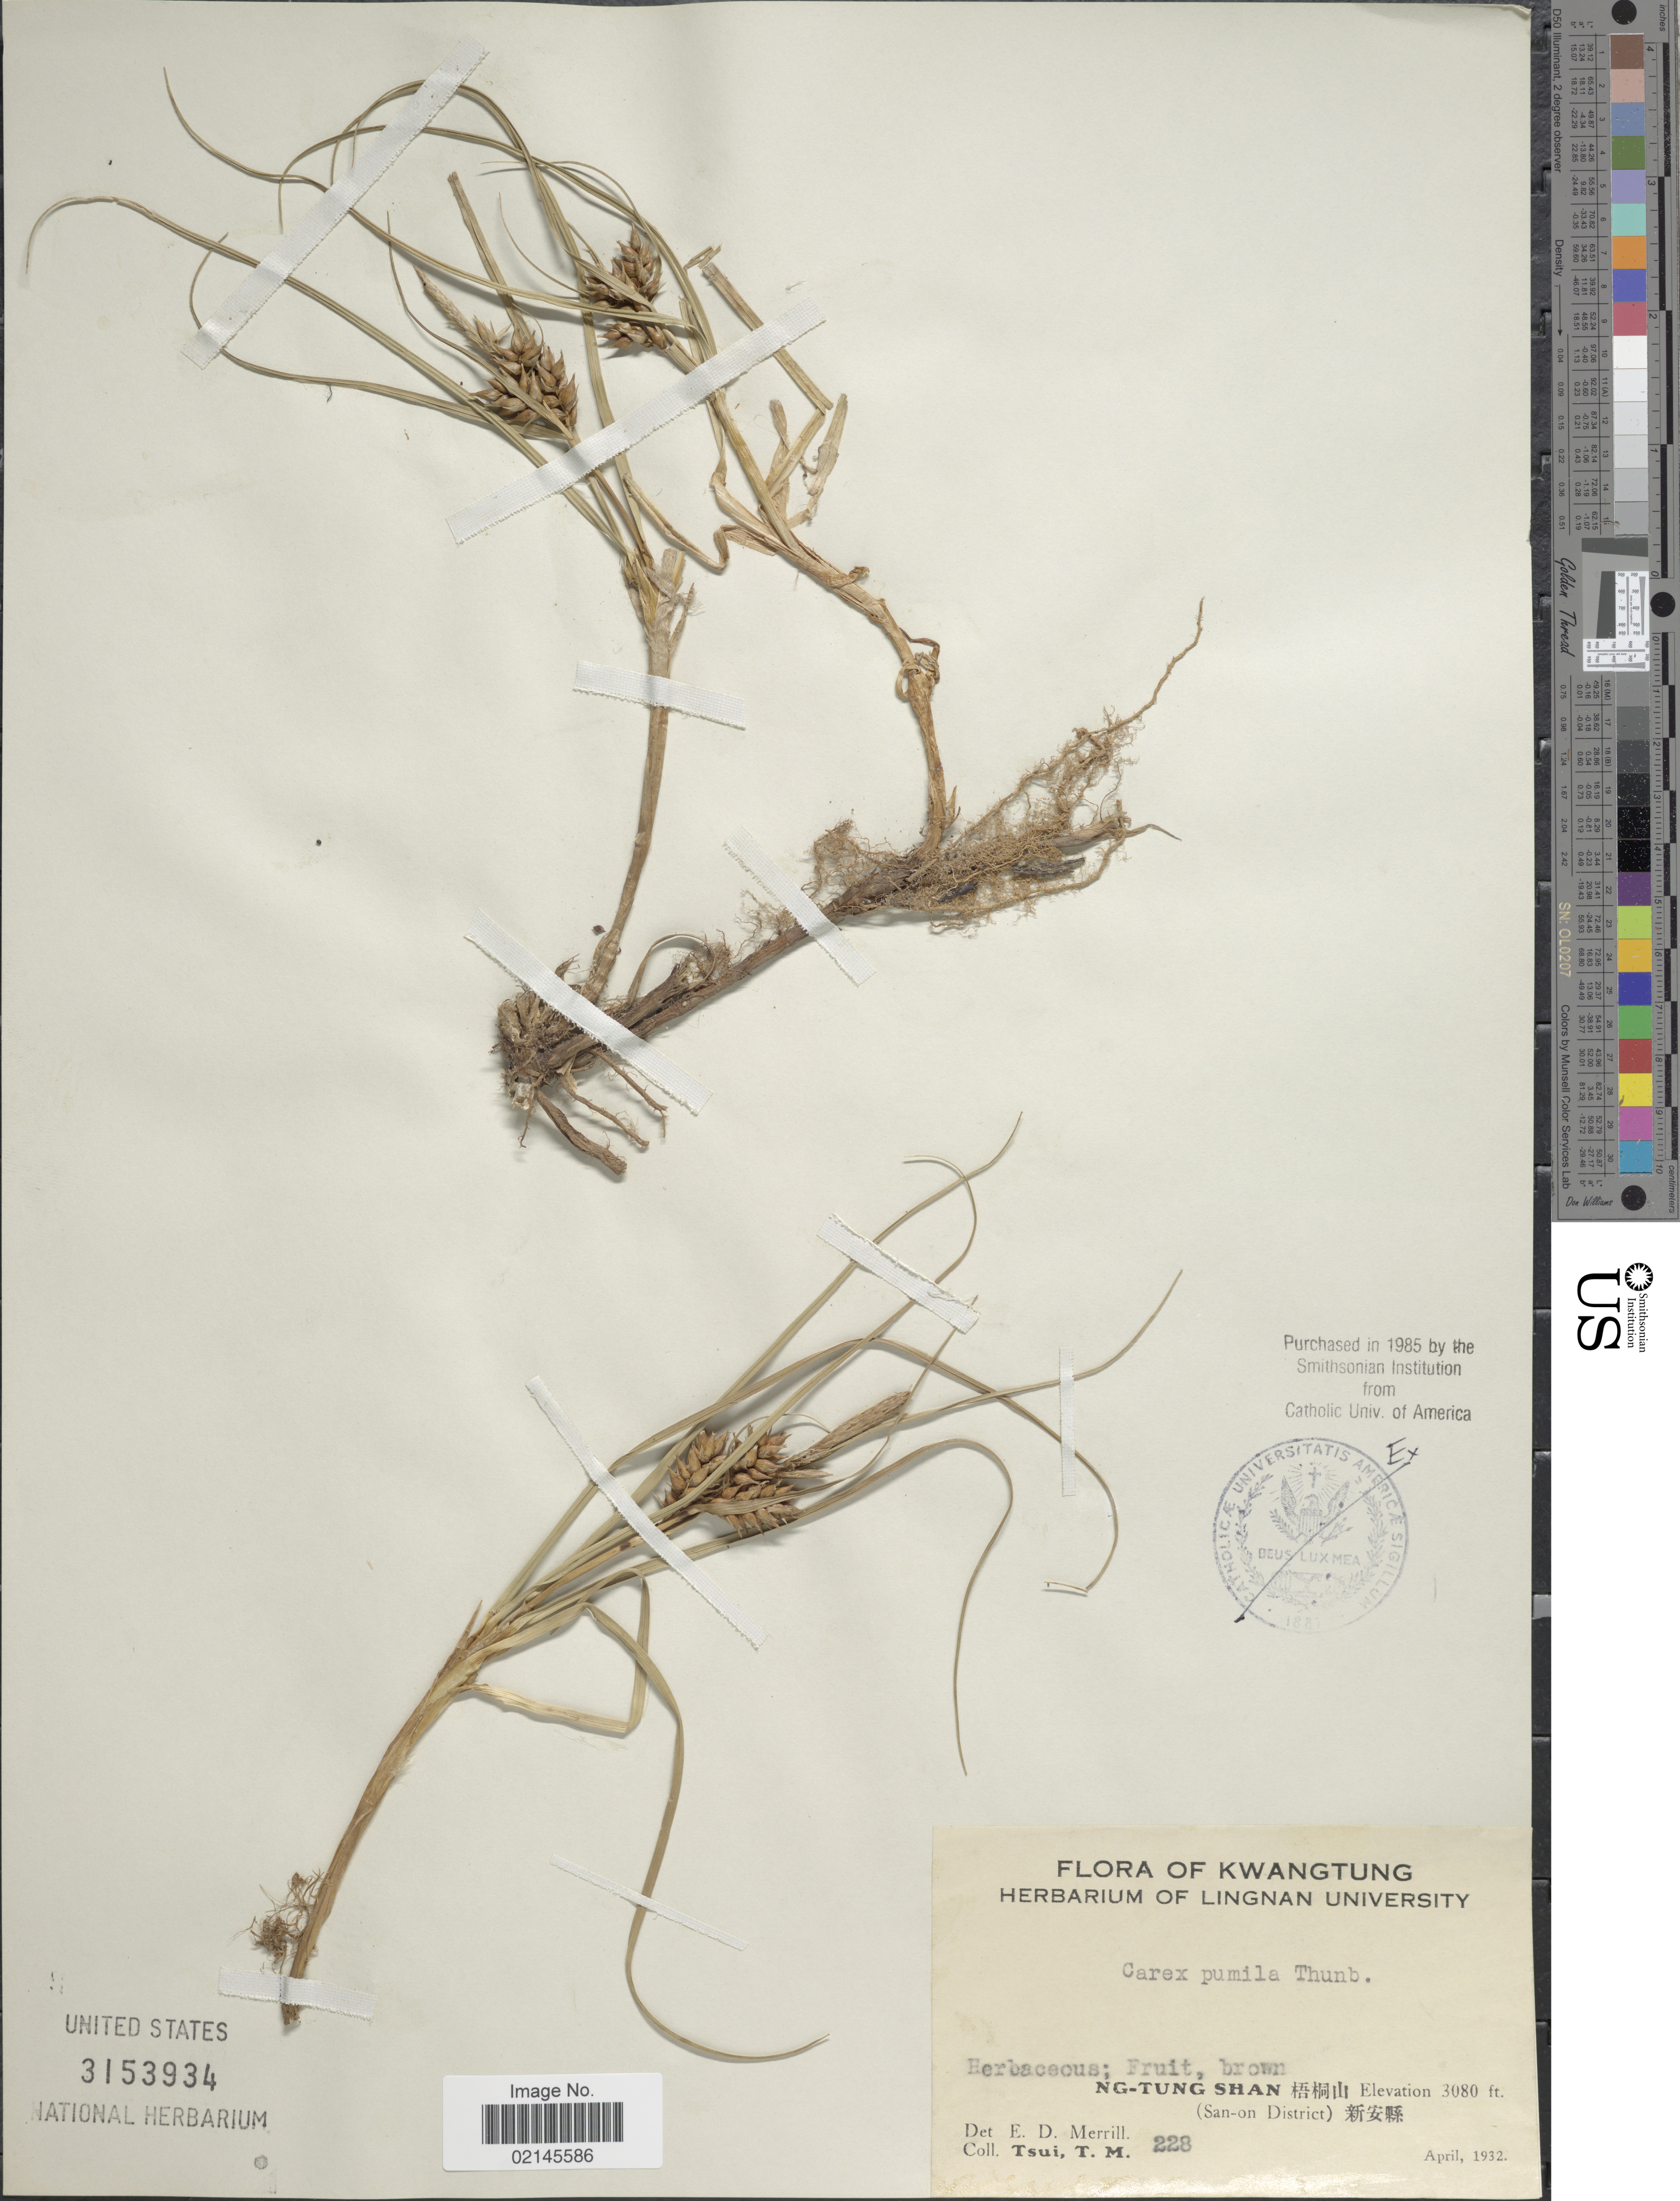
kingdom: Plantae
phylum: Tracheophyta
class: Liliopsida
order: Poales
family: Cyperaceae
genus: Carex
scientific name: Carex pumila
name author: Thunb.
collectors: T. Tsui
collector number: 228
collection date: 1932-04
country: China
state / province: Guangdong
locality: Kwangtung, Ng-Tung Shan, San-on District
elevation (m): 939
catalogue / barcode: US 3153934